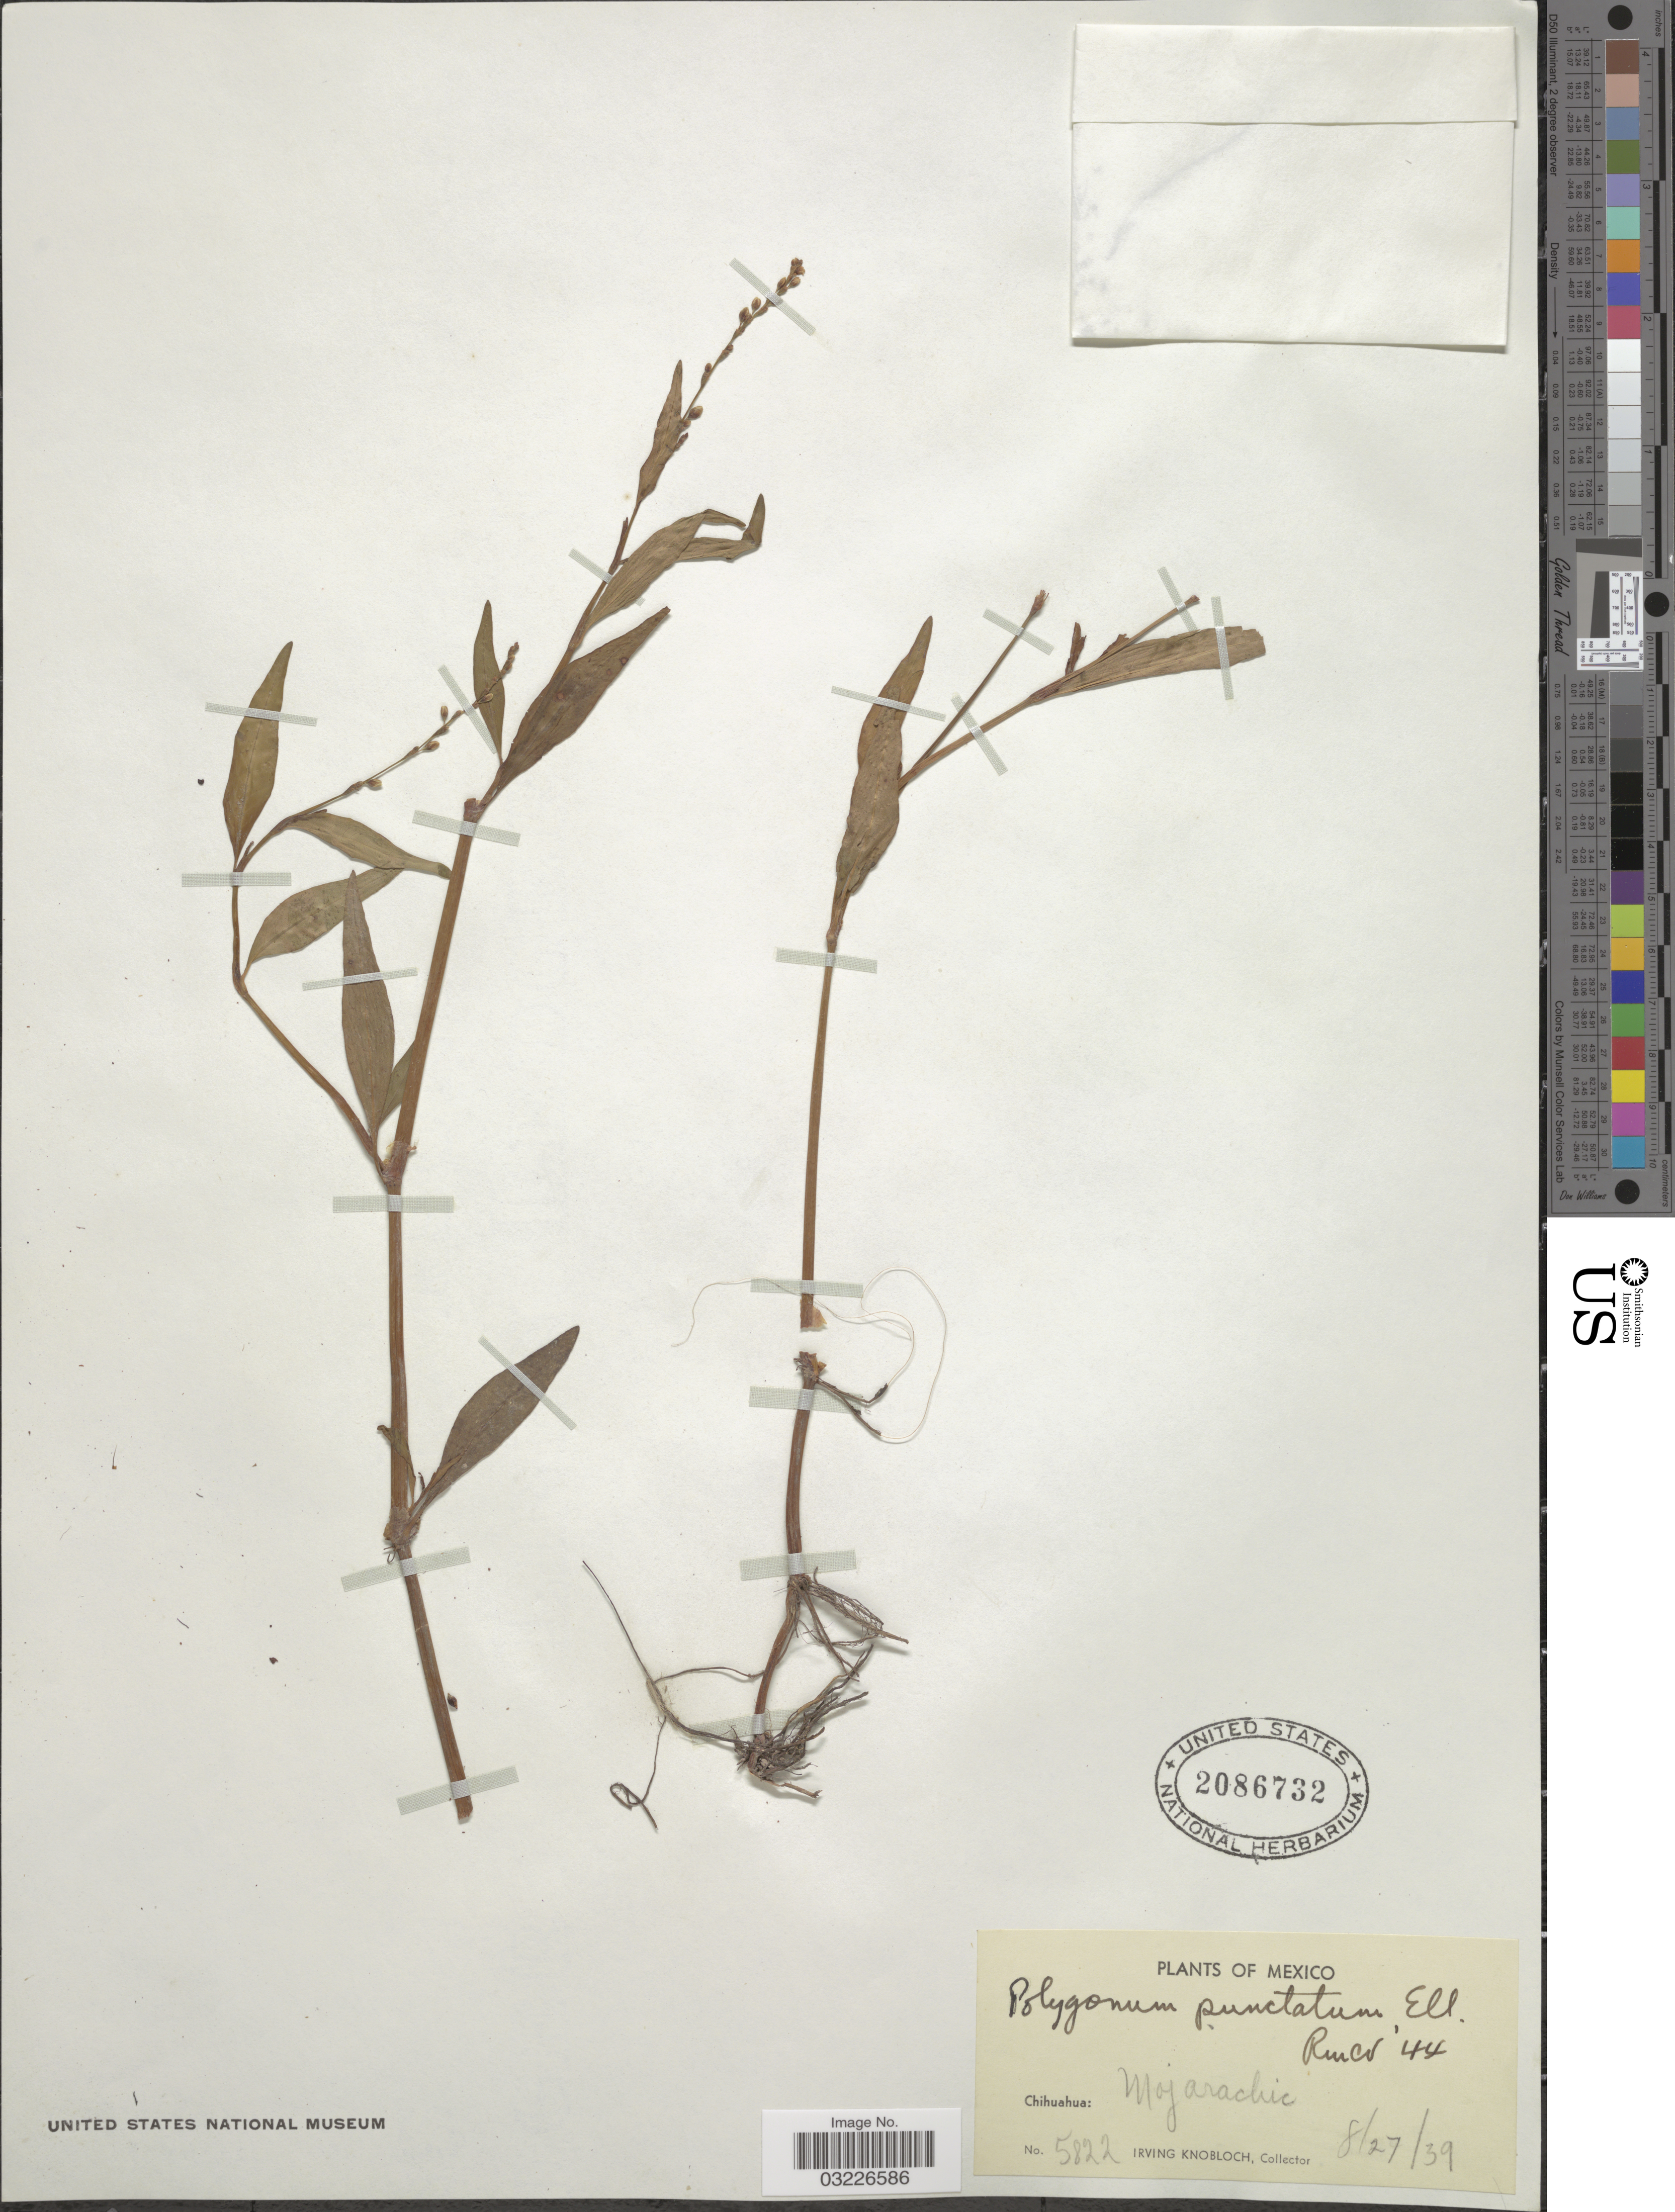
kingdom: Plantae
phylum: Tracheophyta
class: Magnoliopsida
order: Caryophyllales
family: Polygonaceae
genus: Persicaria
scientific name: Persicaria punctata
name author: (Elliott) Small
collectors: I. W. Knobloch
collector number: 5822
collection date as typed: Transcribed d/m/y: 27/8/39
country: Mexico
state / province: Chihuahua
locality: Mojarachic.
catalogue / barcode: US 2086732